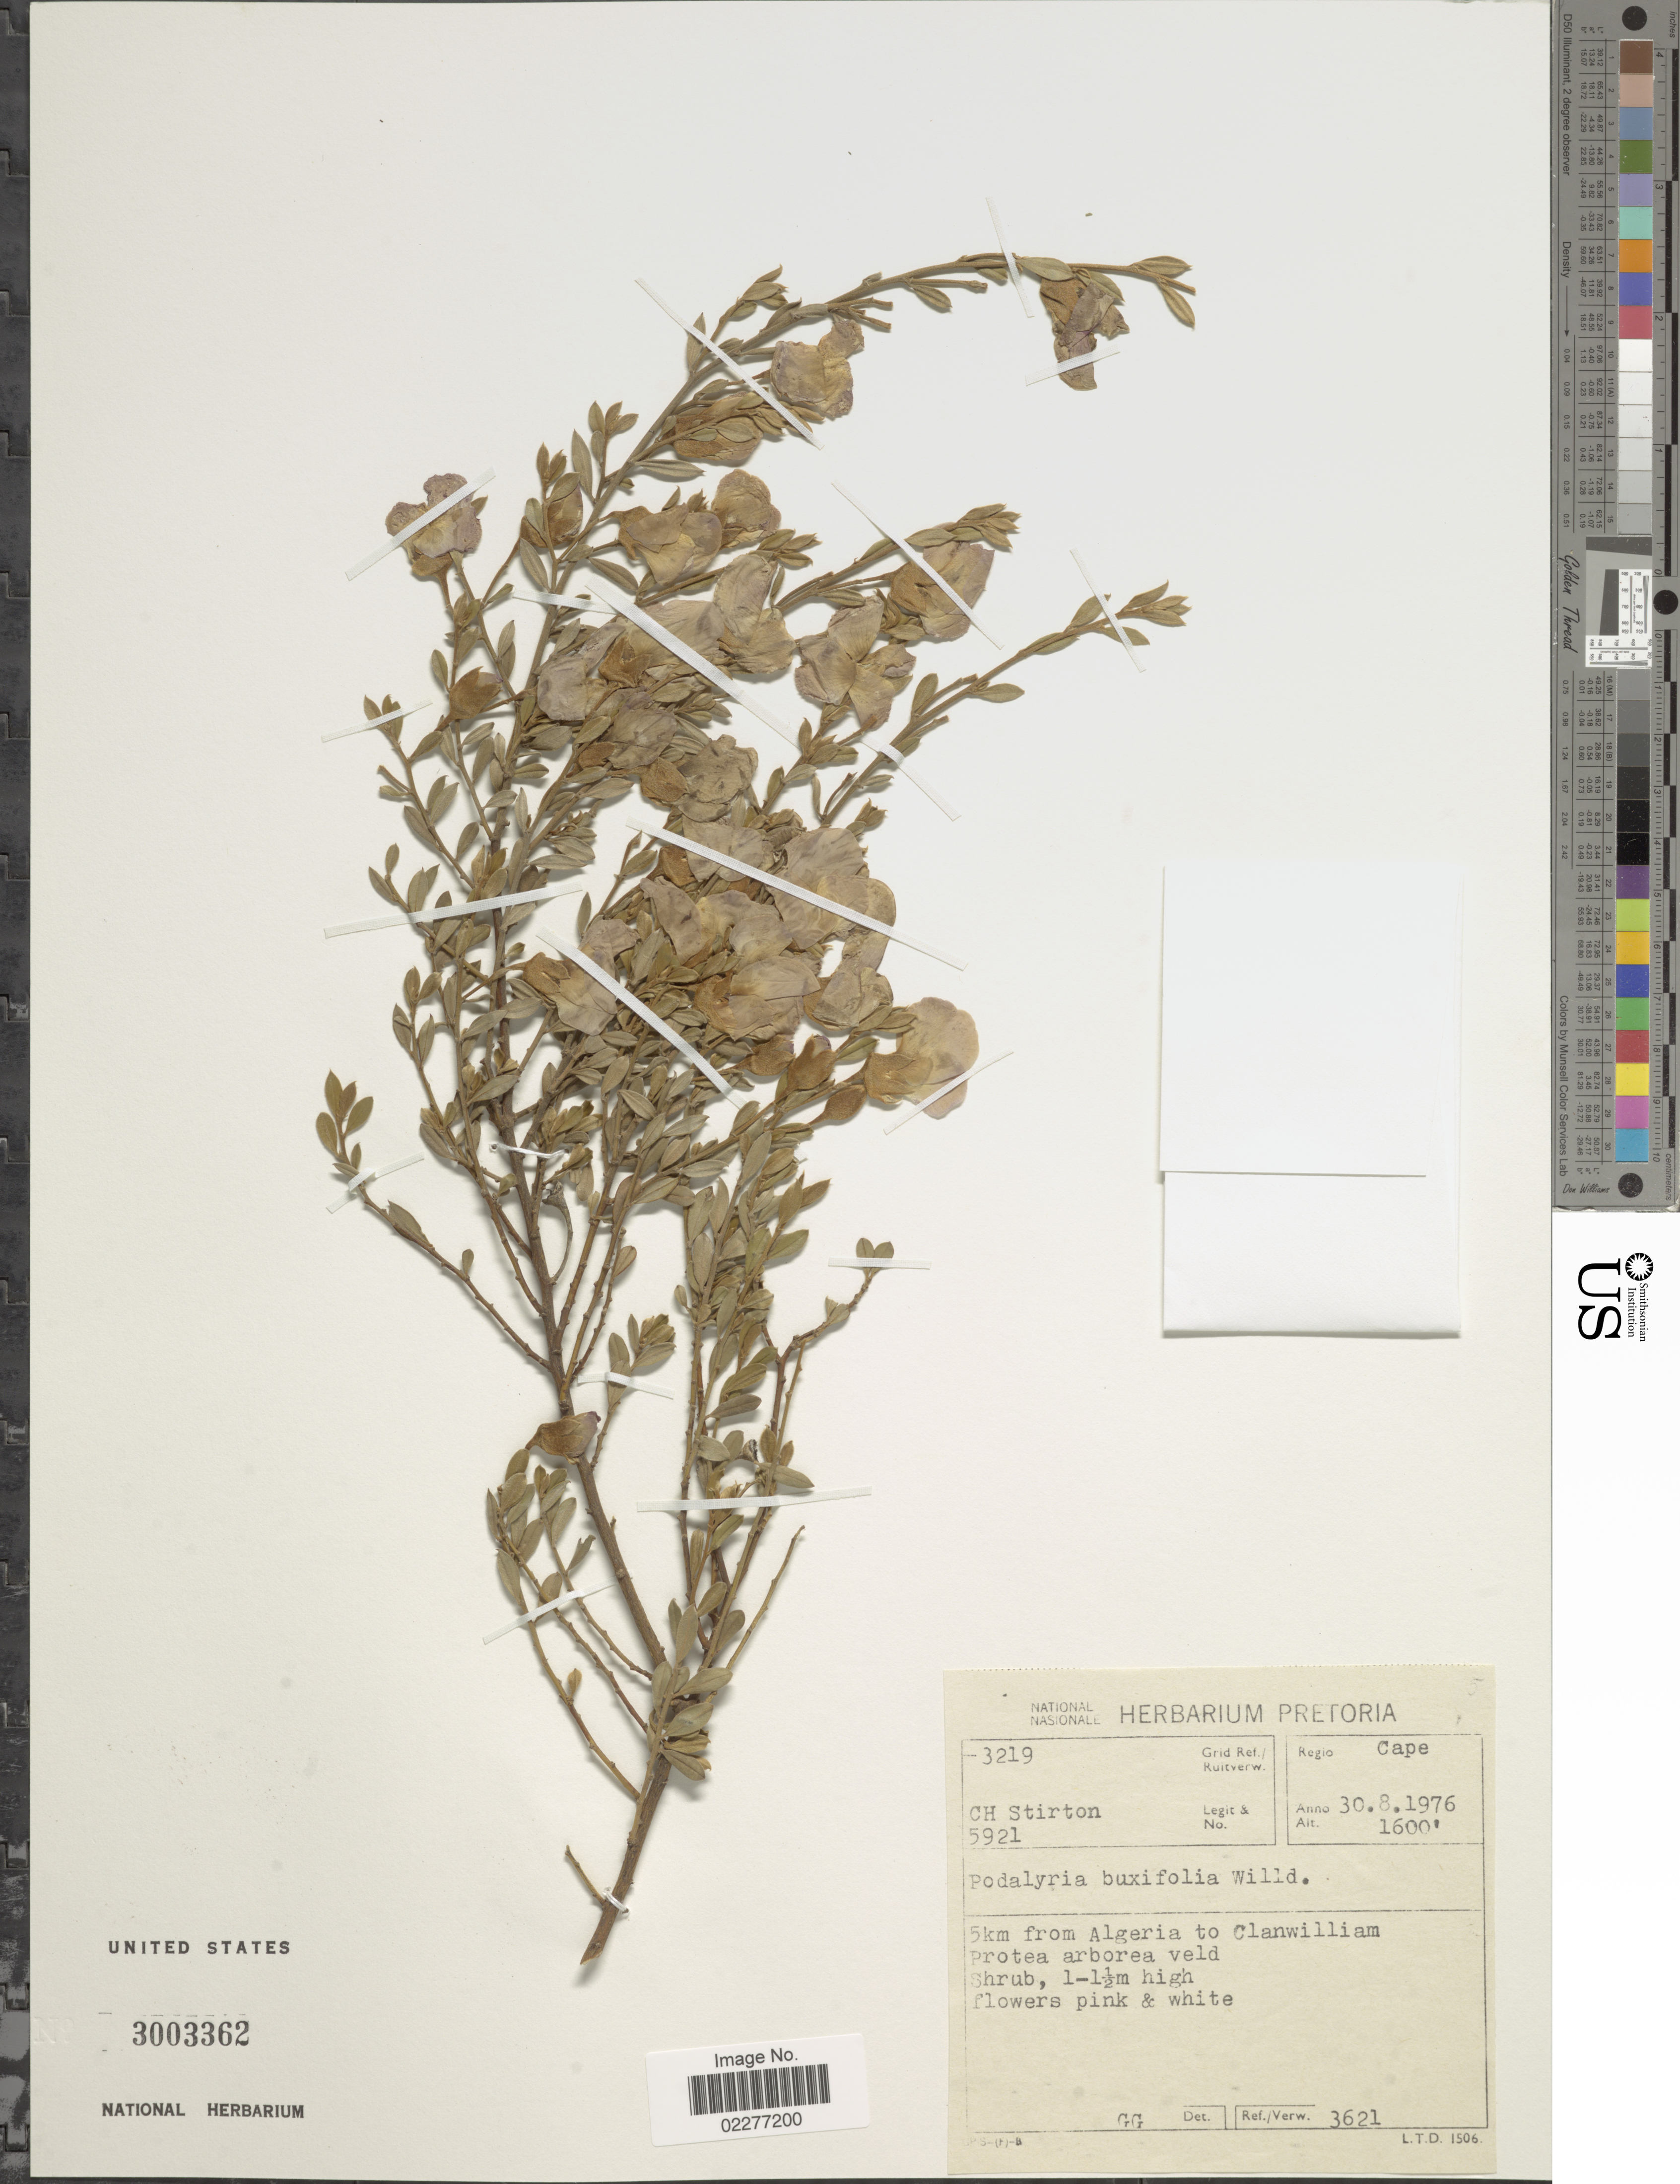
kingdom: Plantae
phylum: Tracheophyta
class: Magnoliopsida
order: Fabales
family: Fabaceae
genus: Podalyria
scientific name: Podalyria buxifolia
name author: Willd.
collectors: C. H. Stirton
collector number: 5921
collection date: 1976-08-30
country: South Africa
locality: Regio Cape, 5km from Algeria to Clanwilliam, Protea arborea veld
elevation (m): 488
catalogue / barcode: US 3003362